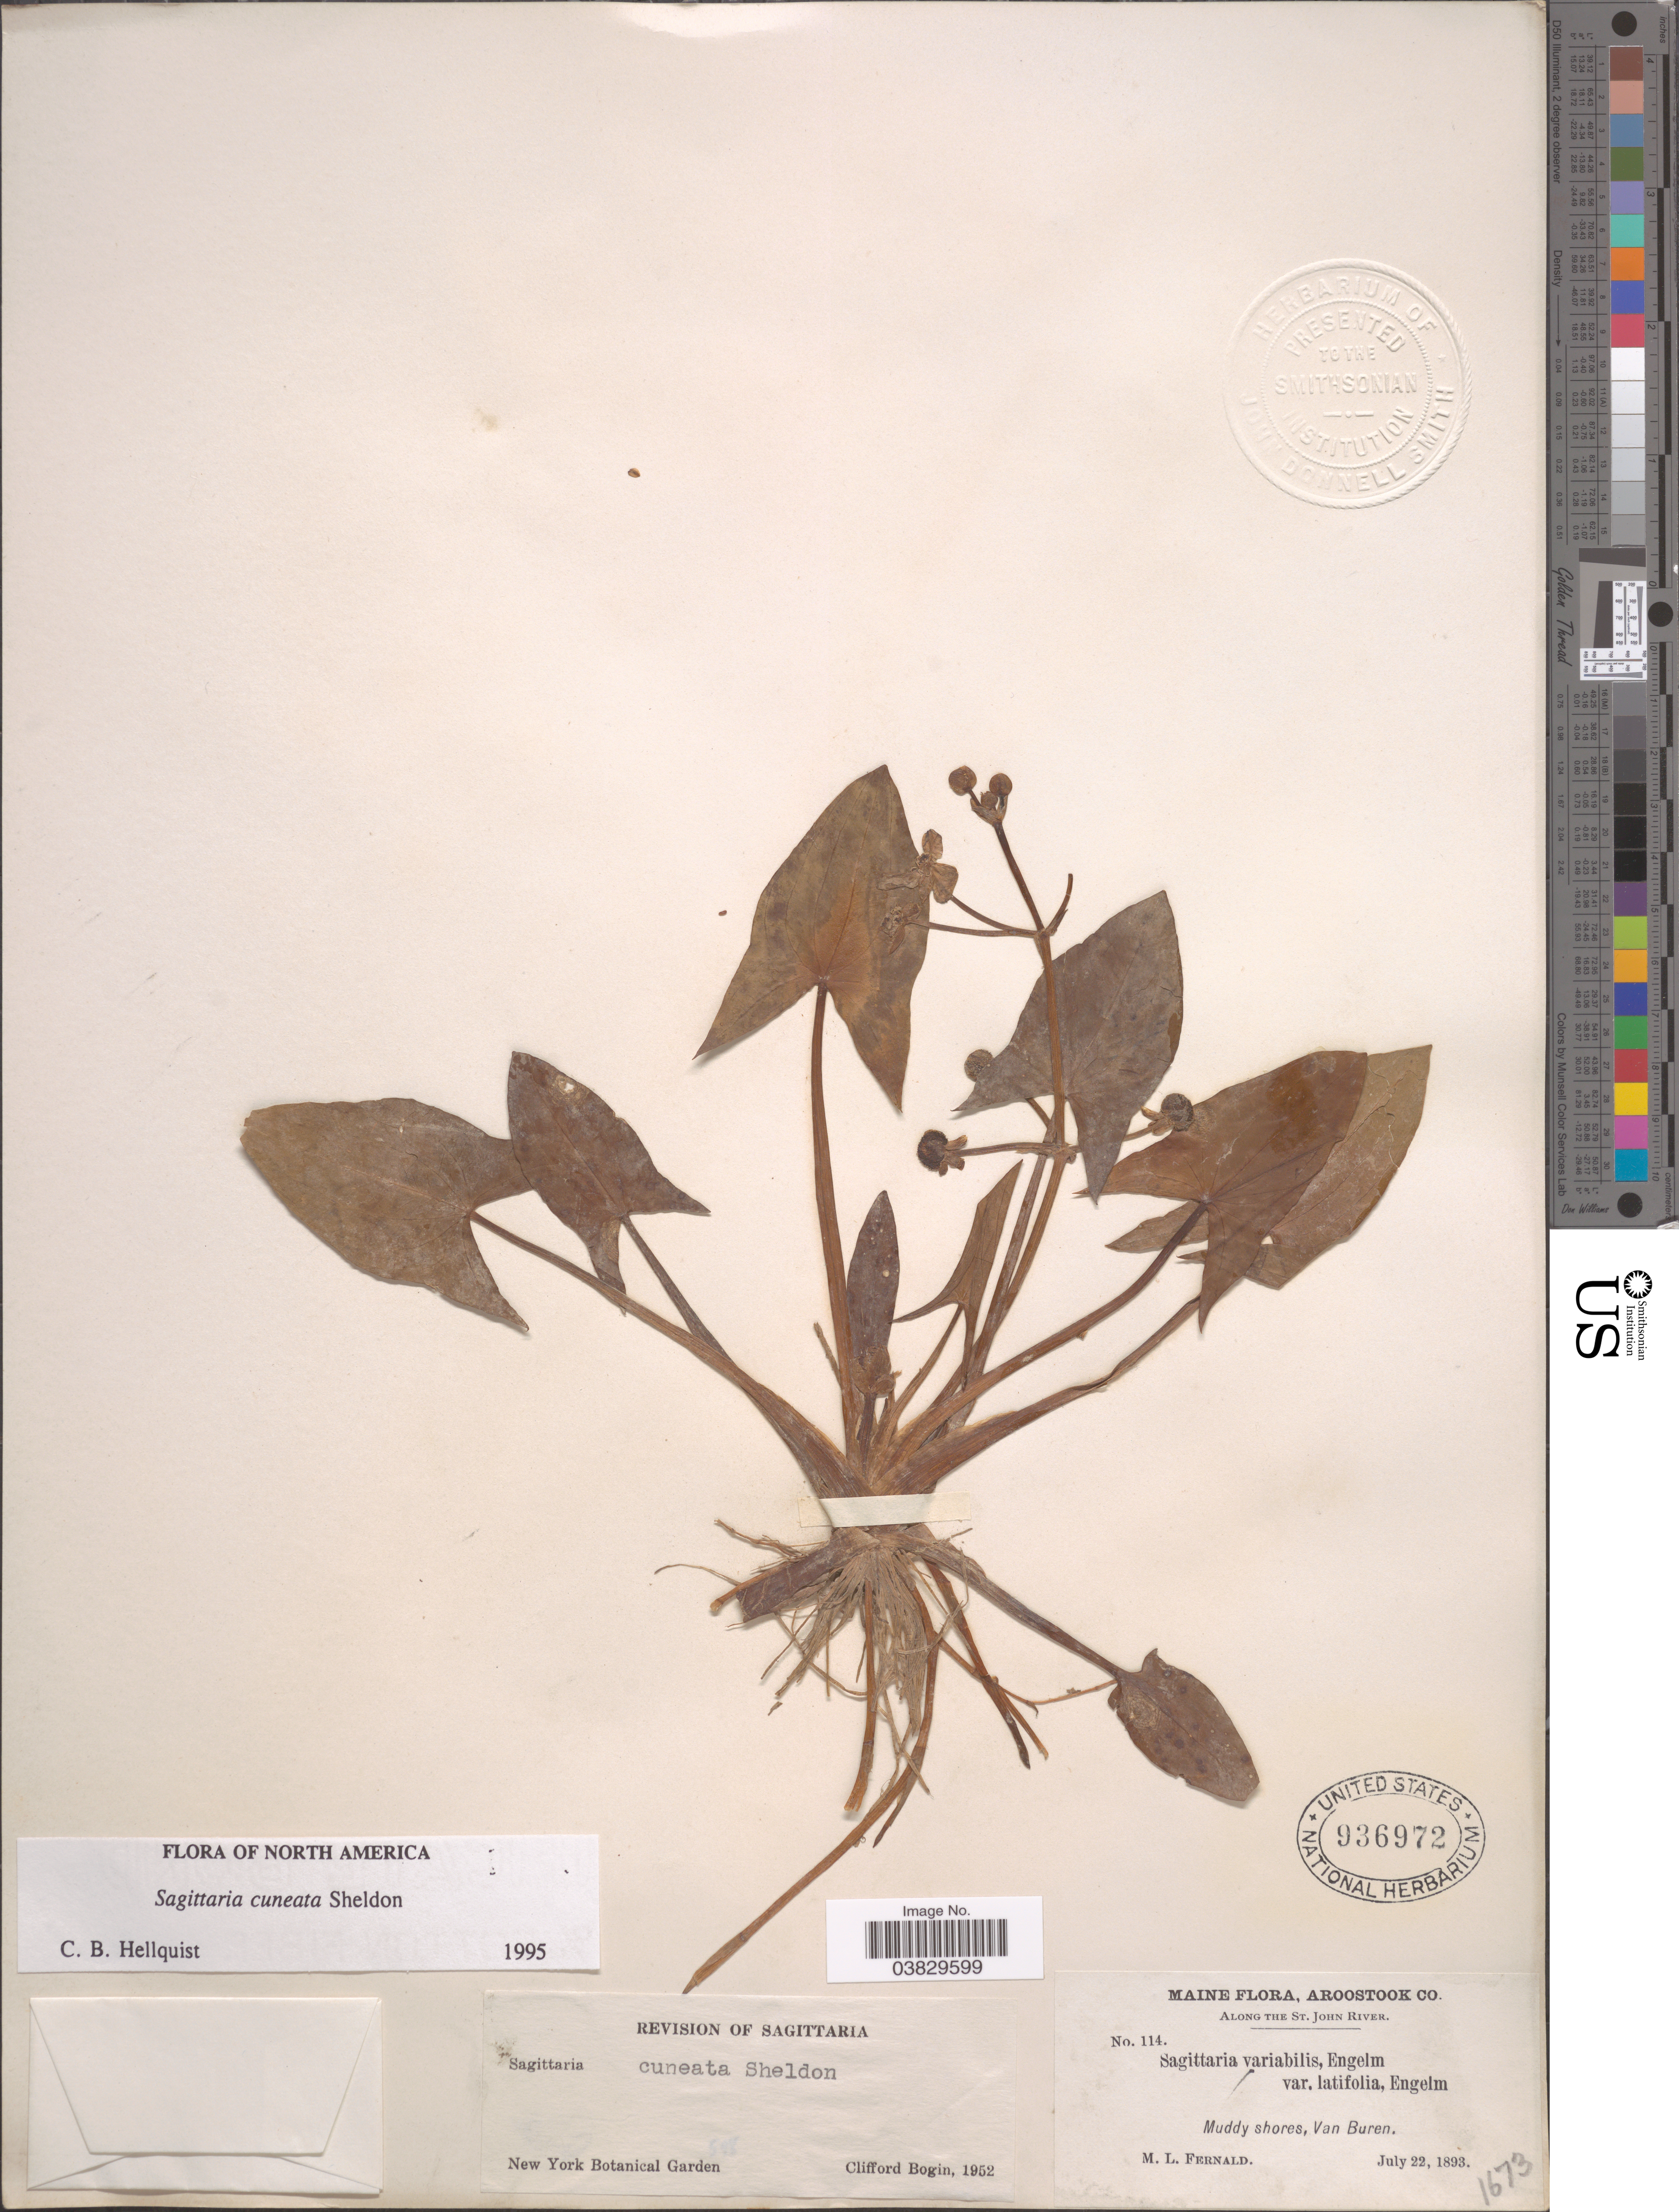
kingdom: Plantae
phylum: Tracheophyta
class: Liliopsida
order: Alismatales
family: Alismataceae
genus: Sagittaria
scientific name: Sagittaria cuneata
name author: E. Sheld.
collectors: M. L. Fernald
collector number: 114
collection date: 1893-07-22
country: United States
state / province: Maine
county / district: Aroostook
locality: Along The St. John River. Muddy shores, Van Buren.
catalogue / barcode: US 936972